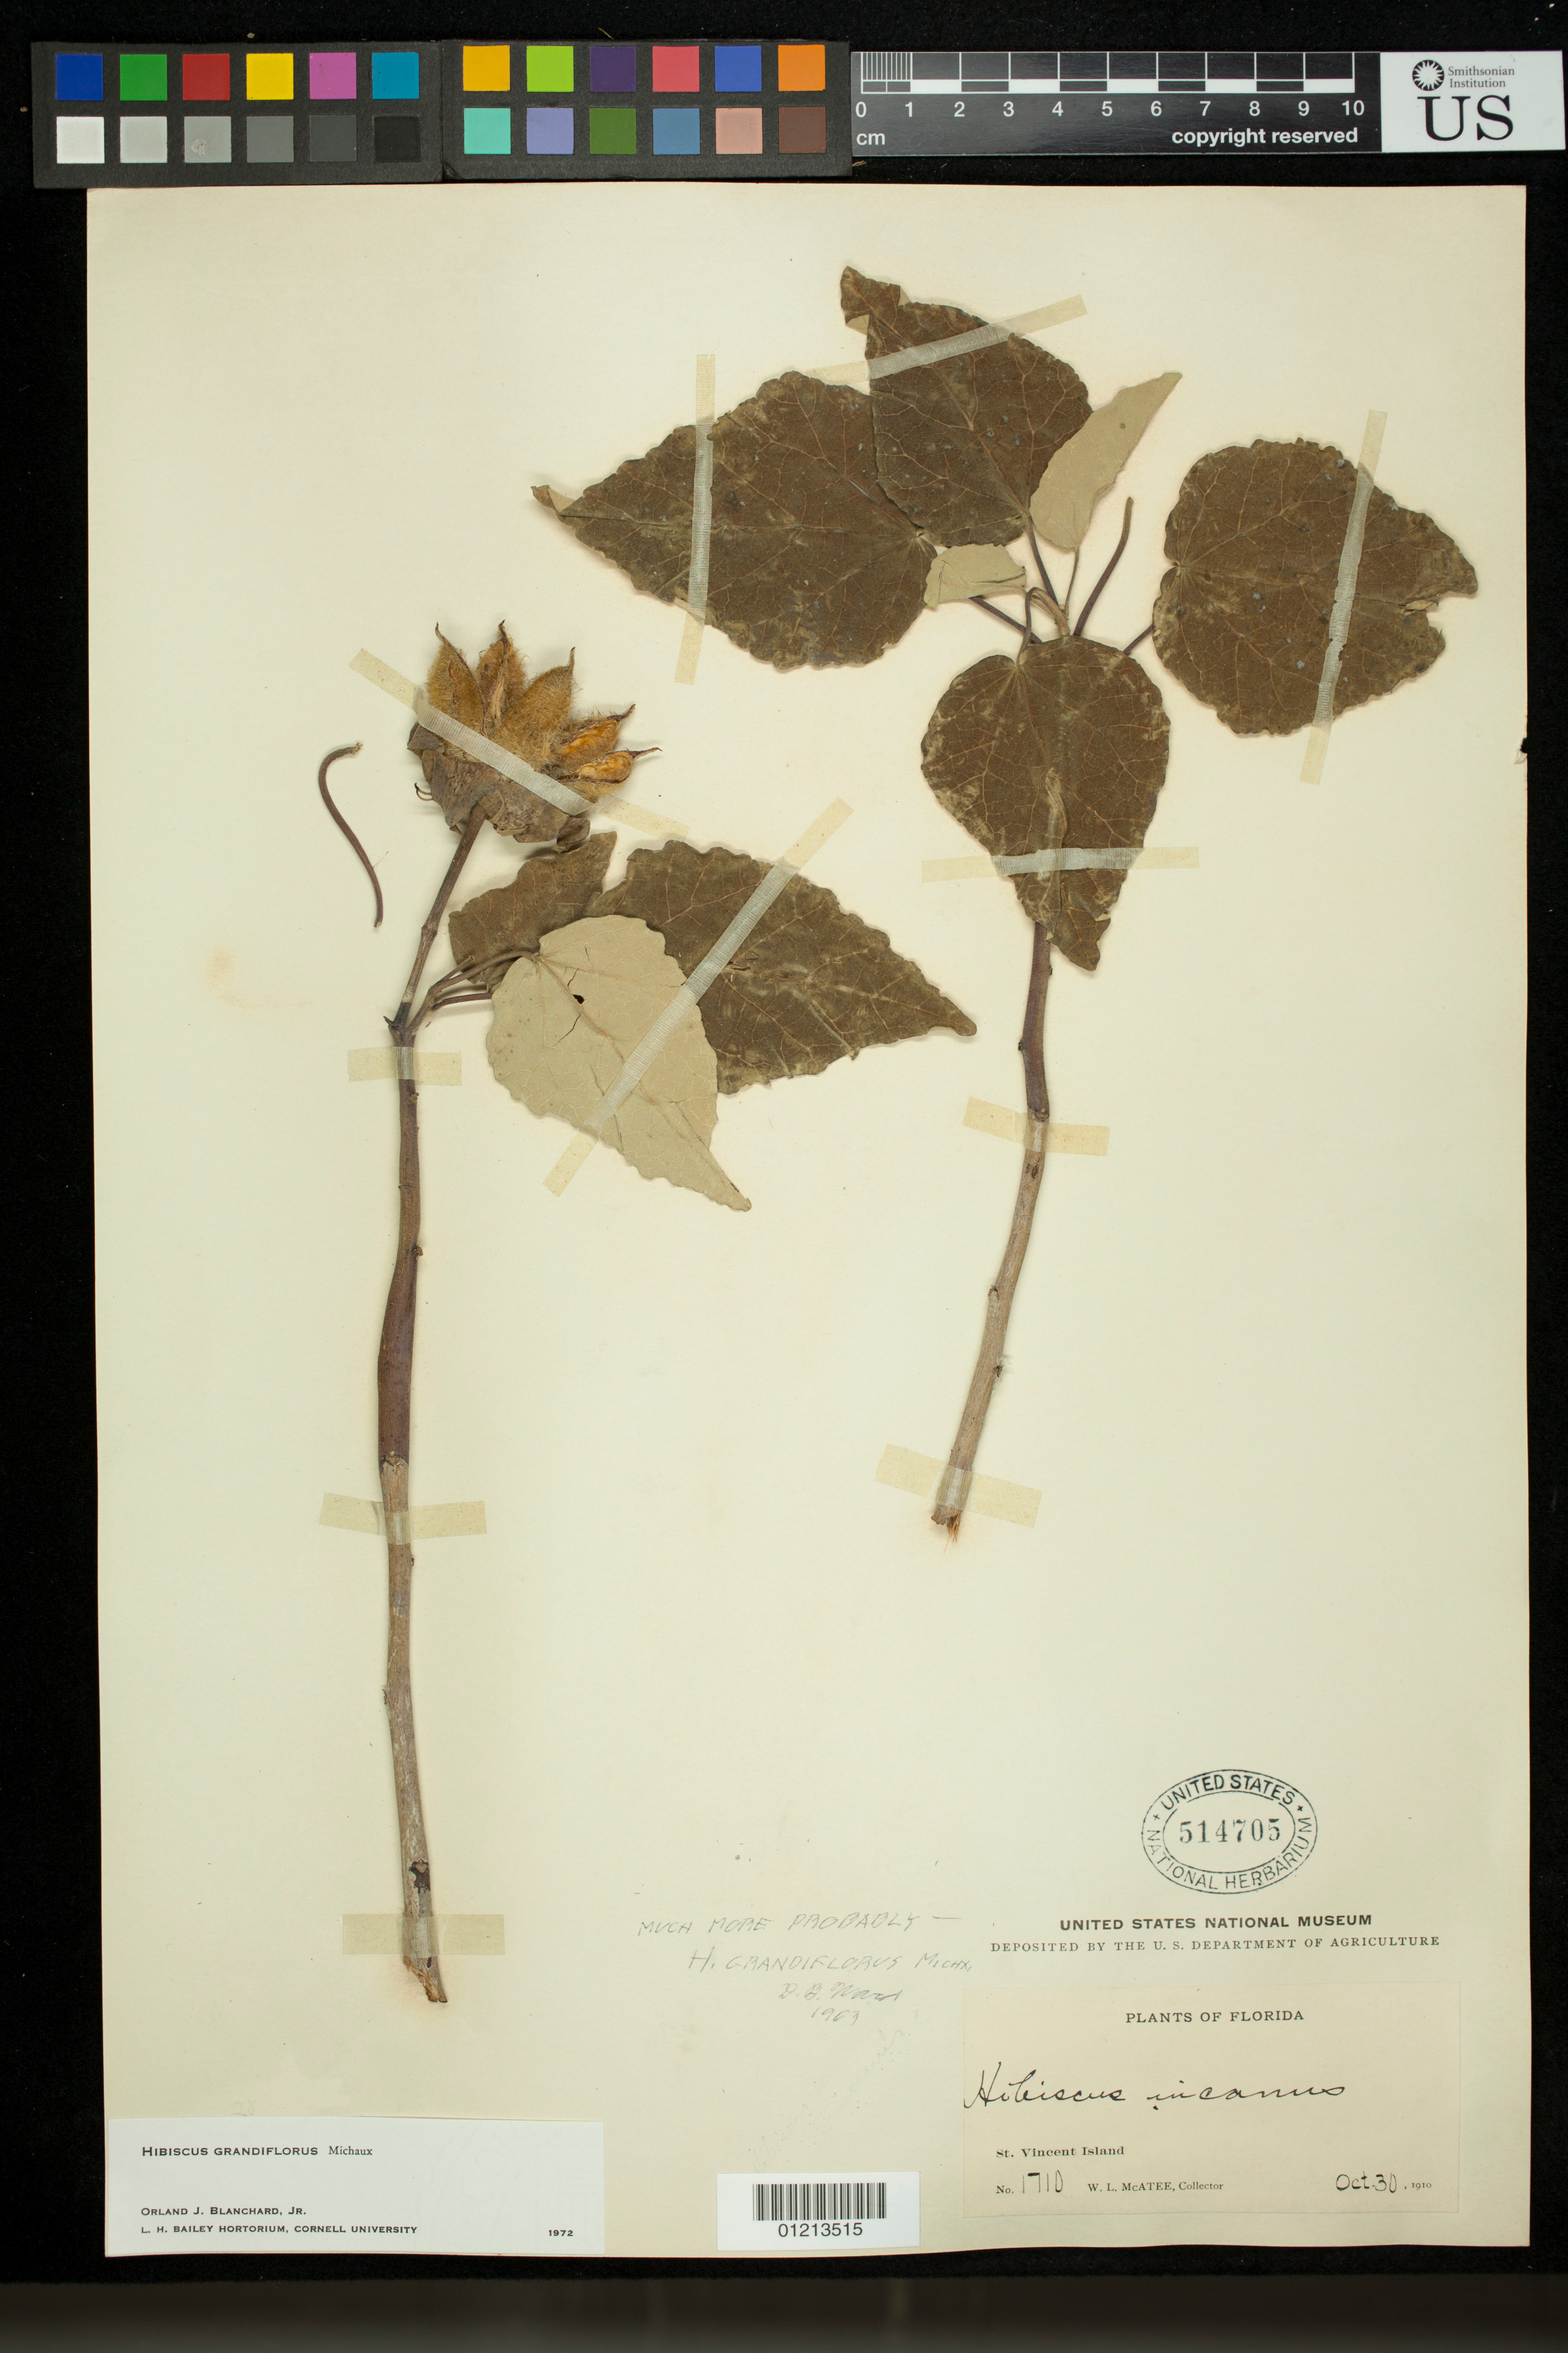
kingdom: Plantae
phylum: Tracheophyta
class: Magnoliopsida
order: Malvales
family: Malvaceae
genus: Hibiscus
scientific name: Hibiscus grandiflorus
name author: Michx.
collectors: W. McAtee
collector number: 1710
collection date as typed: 30 Oct 1910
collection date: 1910-10-30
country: United States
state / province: Florida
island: St. Vincent's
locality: St. Vincent Island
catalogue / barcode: US 514705